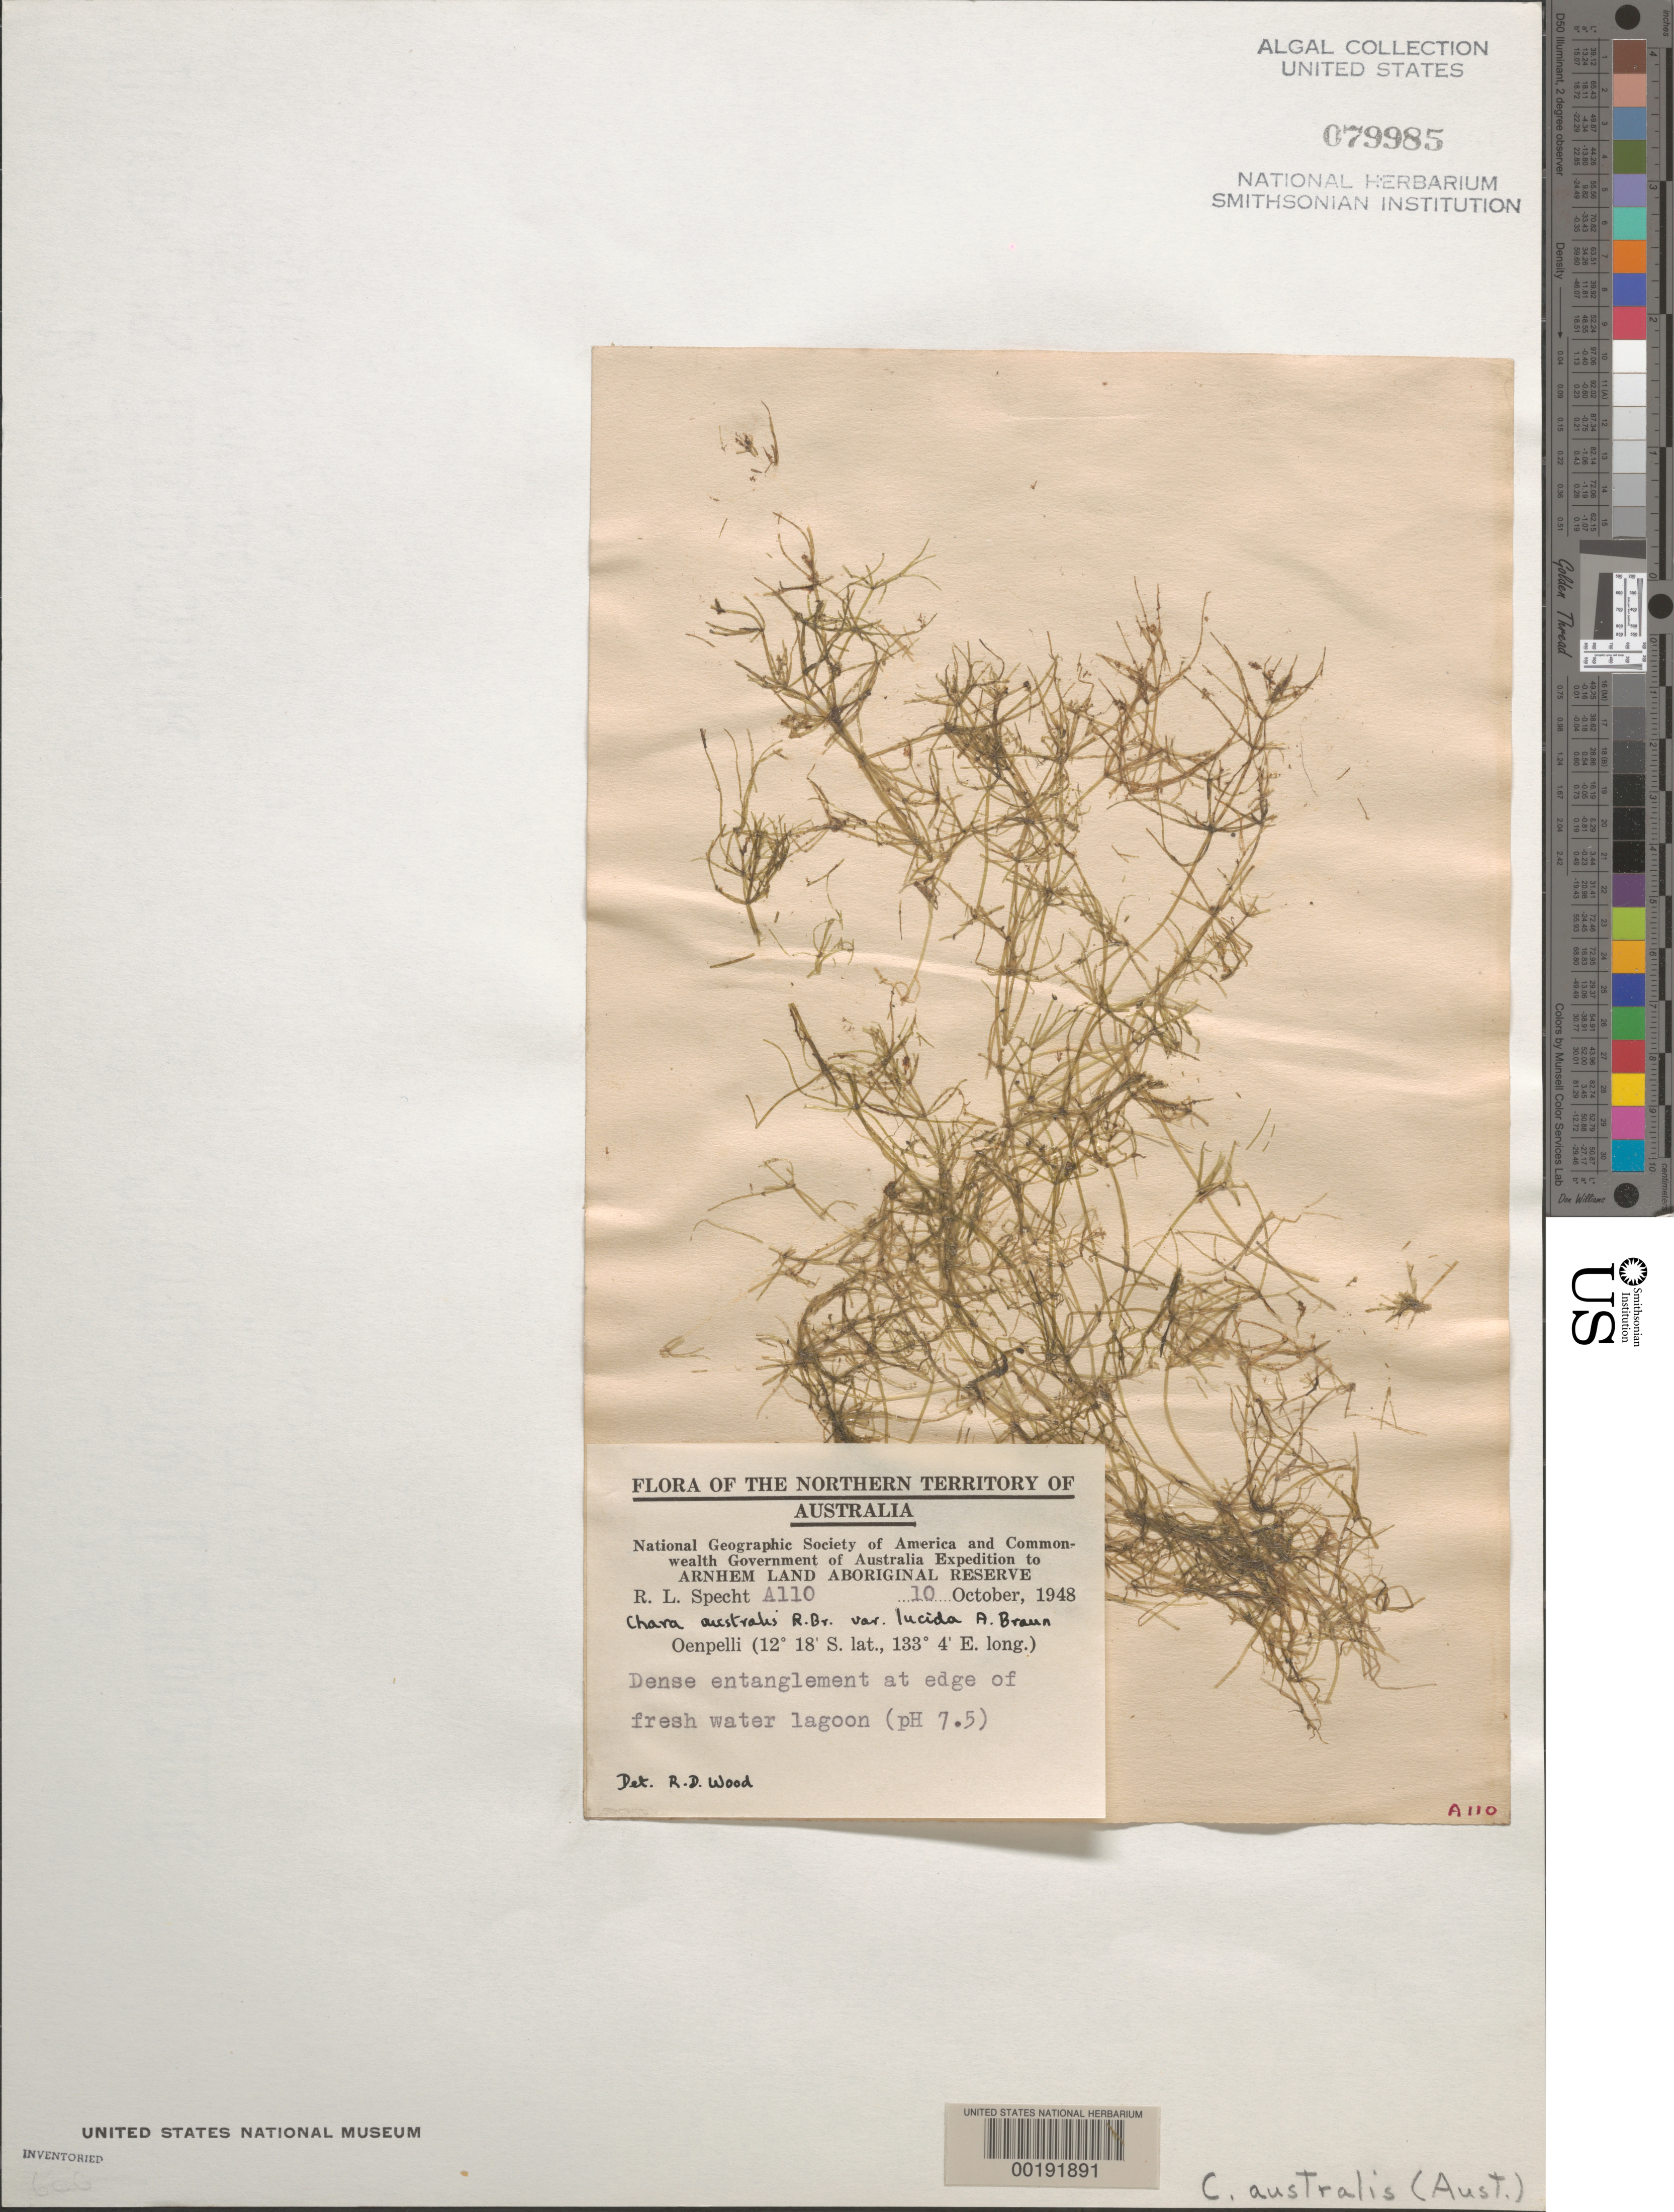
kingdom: Plantae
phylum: Charophyta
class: Charophyceae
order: Charales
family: Characeae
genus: Chara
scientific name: Chara australis var. lucida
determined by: Wood, R. D.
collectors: R. L. Specht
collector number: A110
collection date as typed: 10 Oct 1948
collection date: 1948-10-10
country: Australia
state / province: Northern Territory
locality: Oenpelli, Arnhem Land Aboriginal Reserve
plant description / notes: National Geographic Society of America and Commonwealth Government of Australia Expedition to Arnhem Land Aboriginal Reserve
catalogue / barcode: US 79985